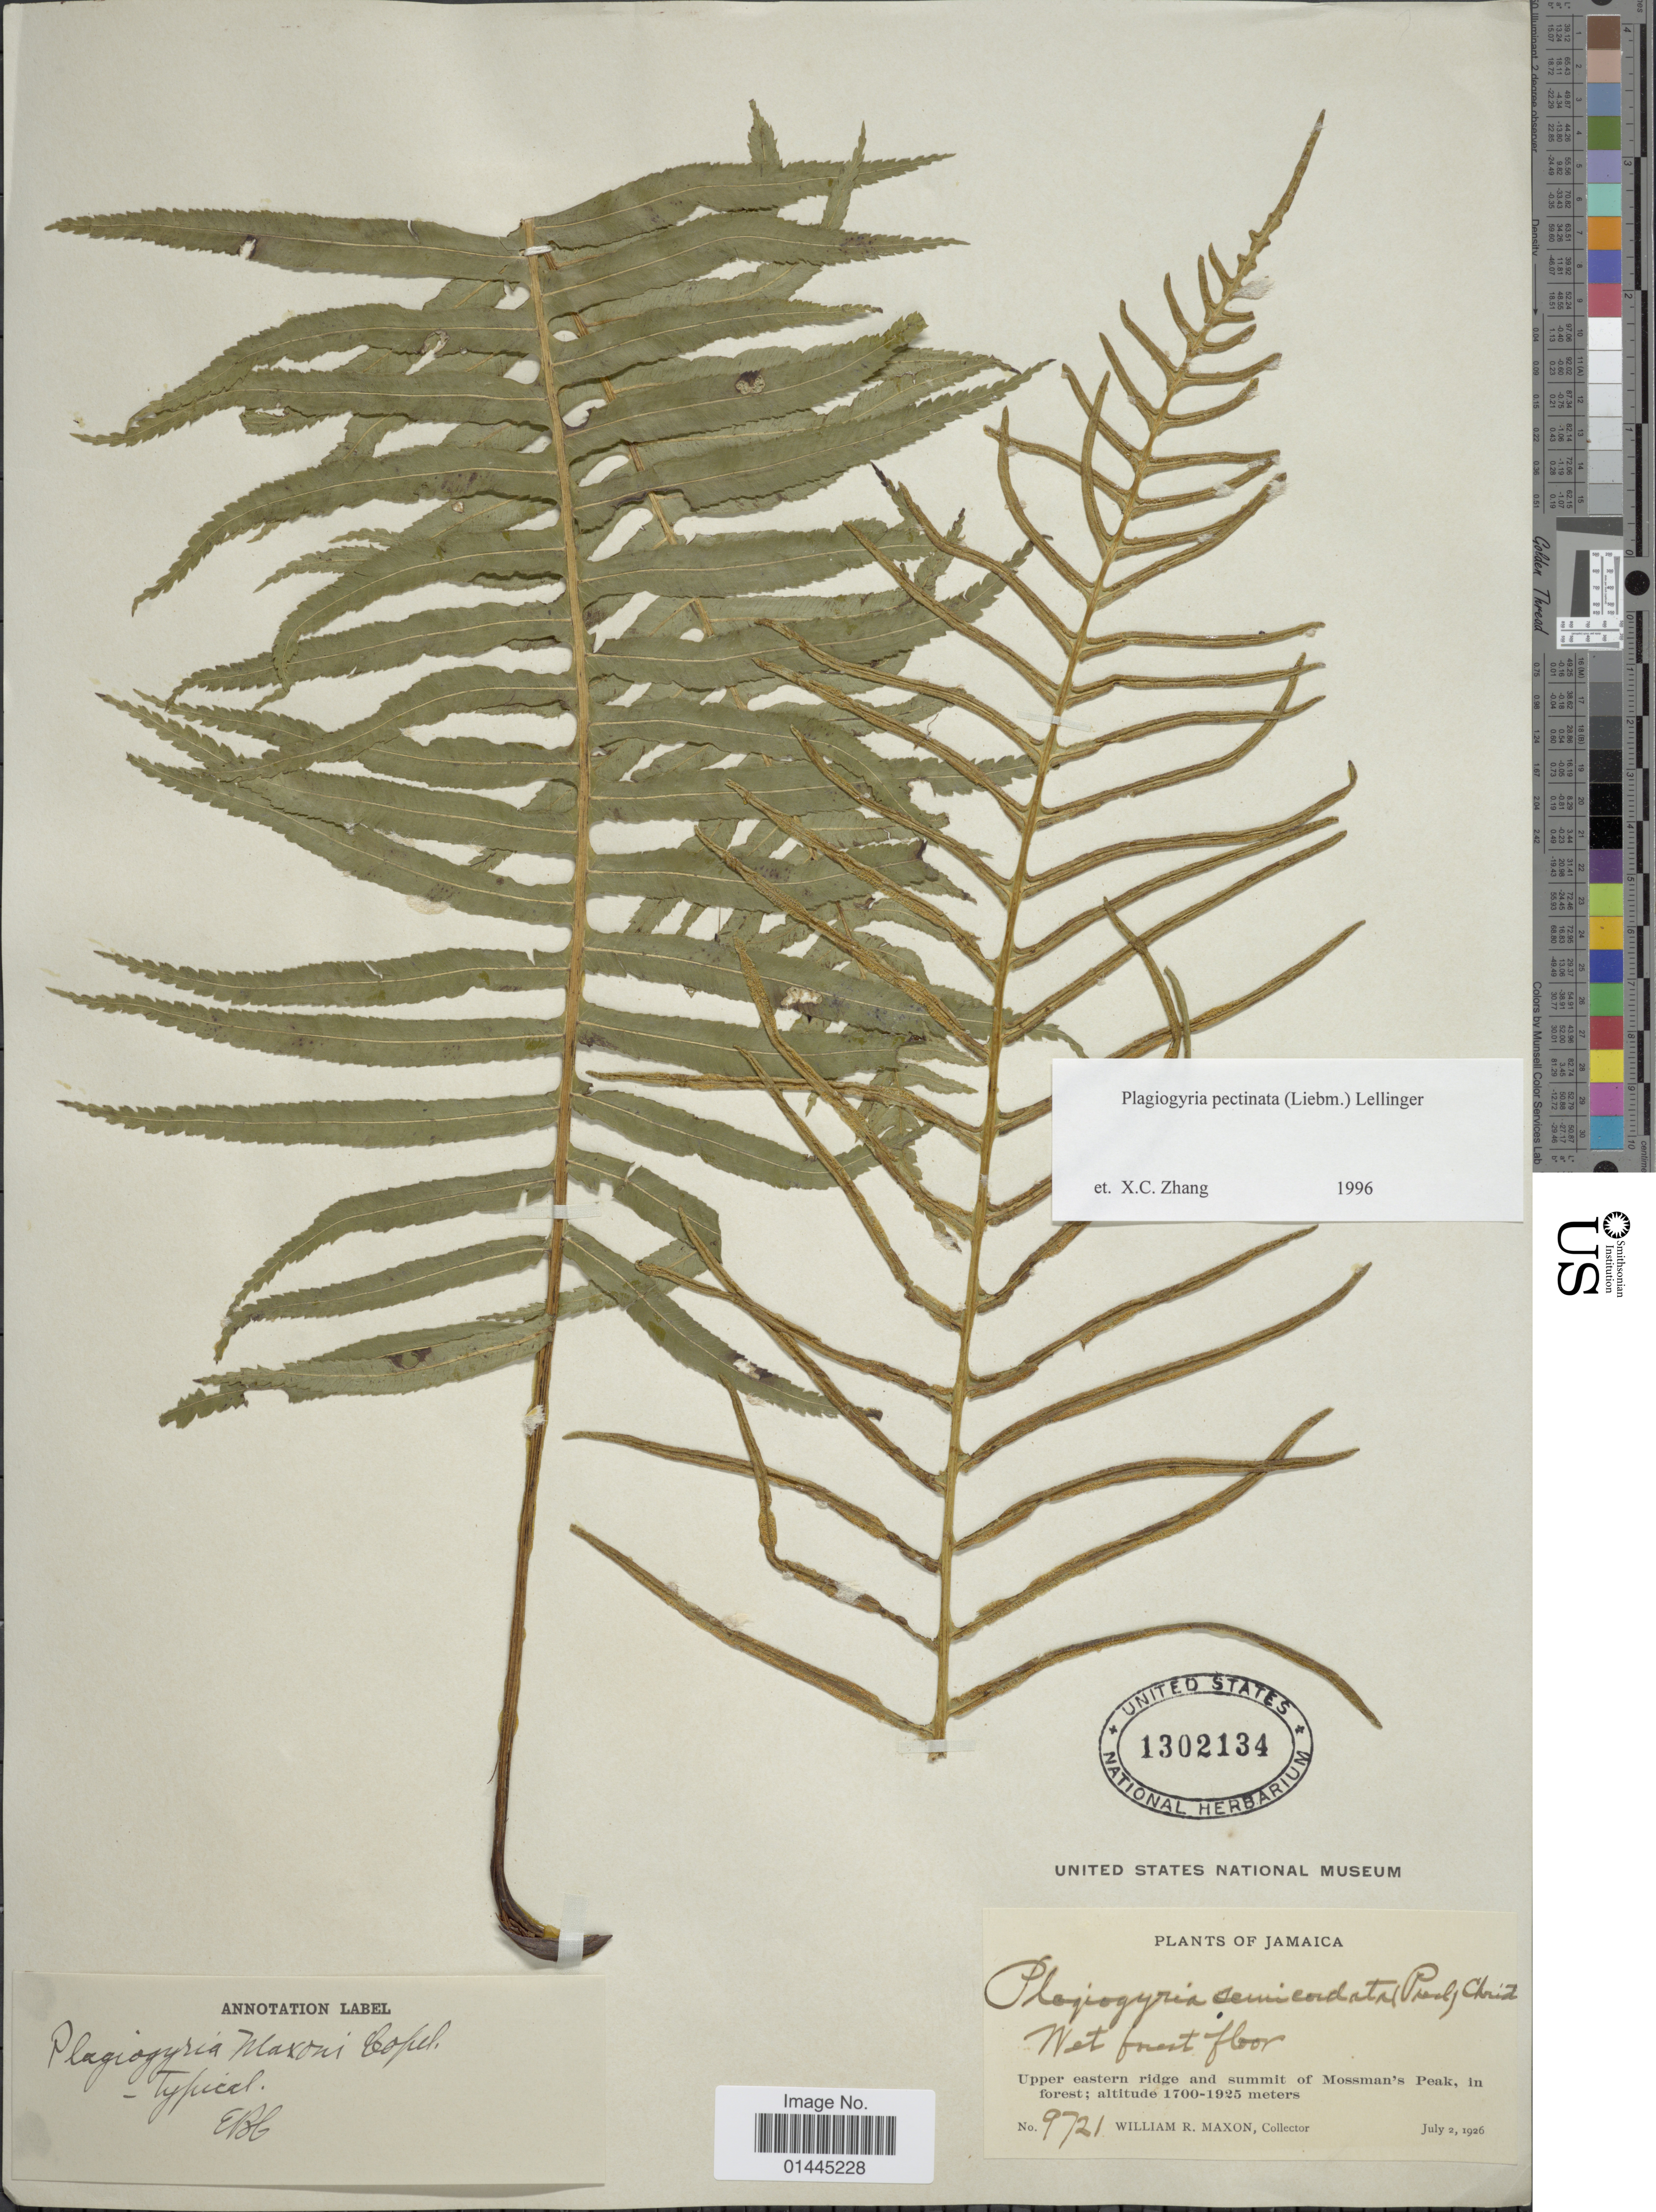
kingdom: Plantae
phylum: Tracheophyta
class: Polypodiopsida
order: Cyatheales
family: Plagiogyriaceae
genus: Plagiogyria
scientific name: Plagiogyria maxonii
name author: Copel.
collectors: W. R. Maxon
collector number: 9721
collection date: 1926-07-02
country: Jamaica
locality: Upper eastern ridge and summit of Mossman's Peak, in forest.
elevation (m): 1700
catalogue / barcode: US 1302134